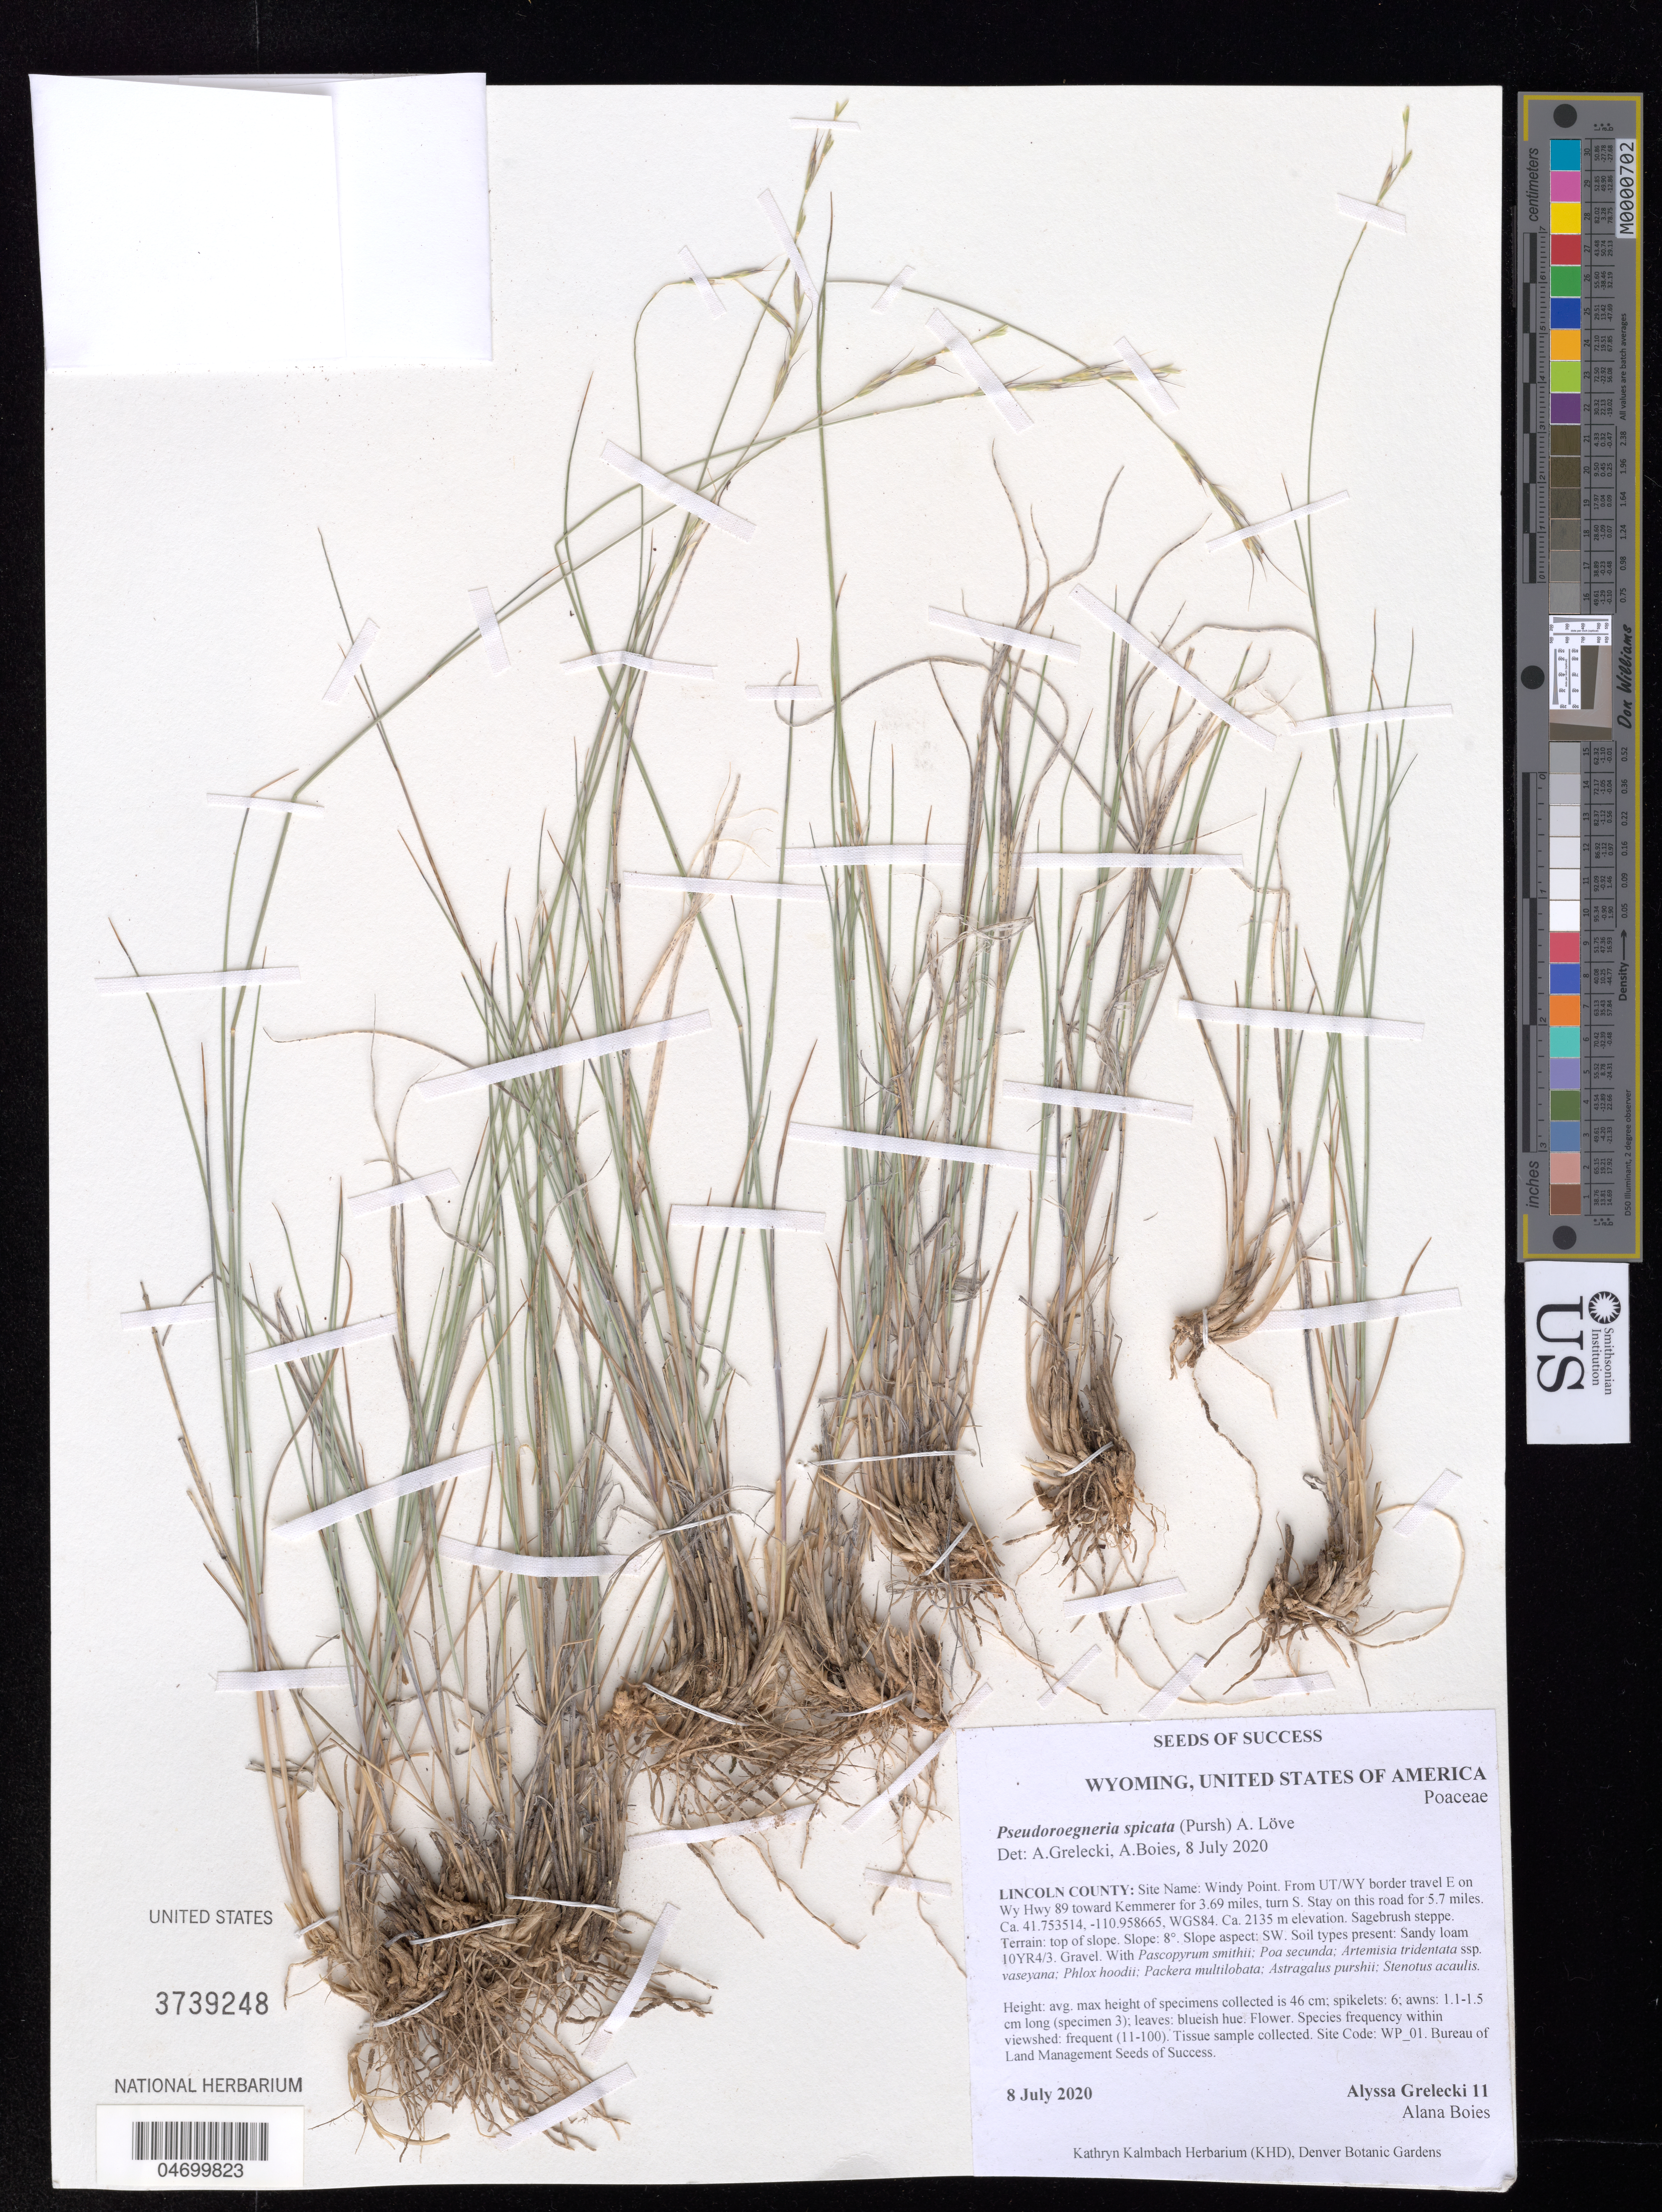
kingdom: Plantae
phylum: Tracheophyta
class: Liliopsida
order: Poales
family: Poaceae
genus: Pseudoroegneria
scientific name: Pseudoroegneria spicata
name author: (Pursh) Á. Löve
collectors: A. Grelecki & A. Boies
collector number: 11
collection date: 2020-07-08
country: United States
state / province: Wyoming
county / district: Lincoln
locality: Windy Point.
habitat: Sagebrush steppe. Sandy loam soil. With Poa secunda, Phlox hoodii, Packera multilobata, etc.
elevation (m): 2135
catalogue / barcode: US 3739248